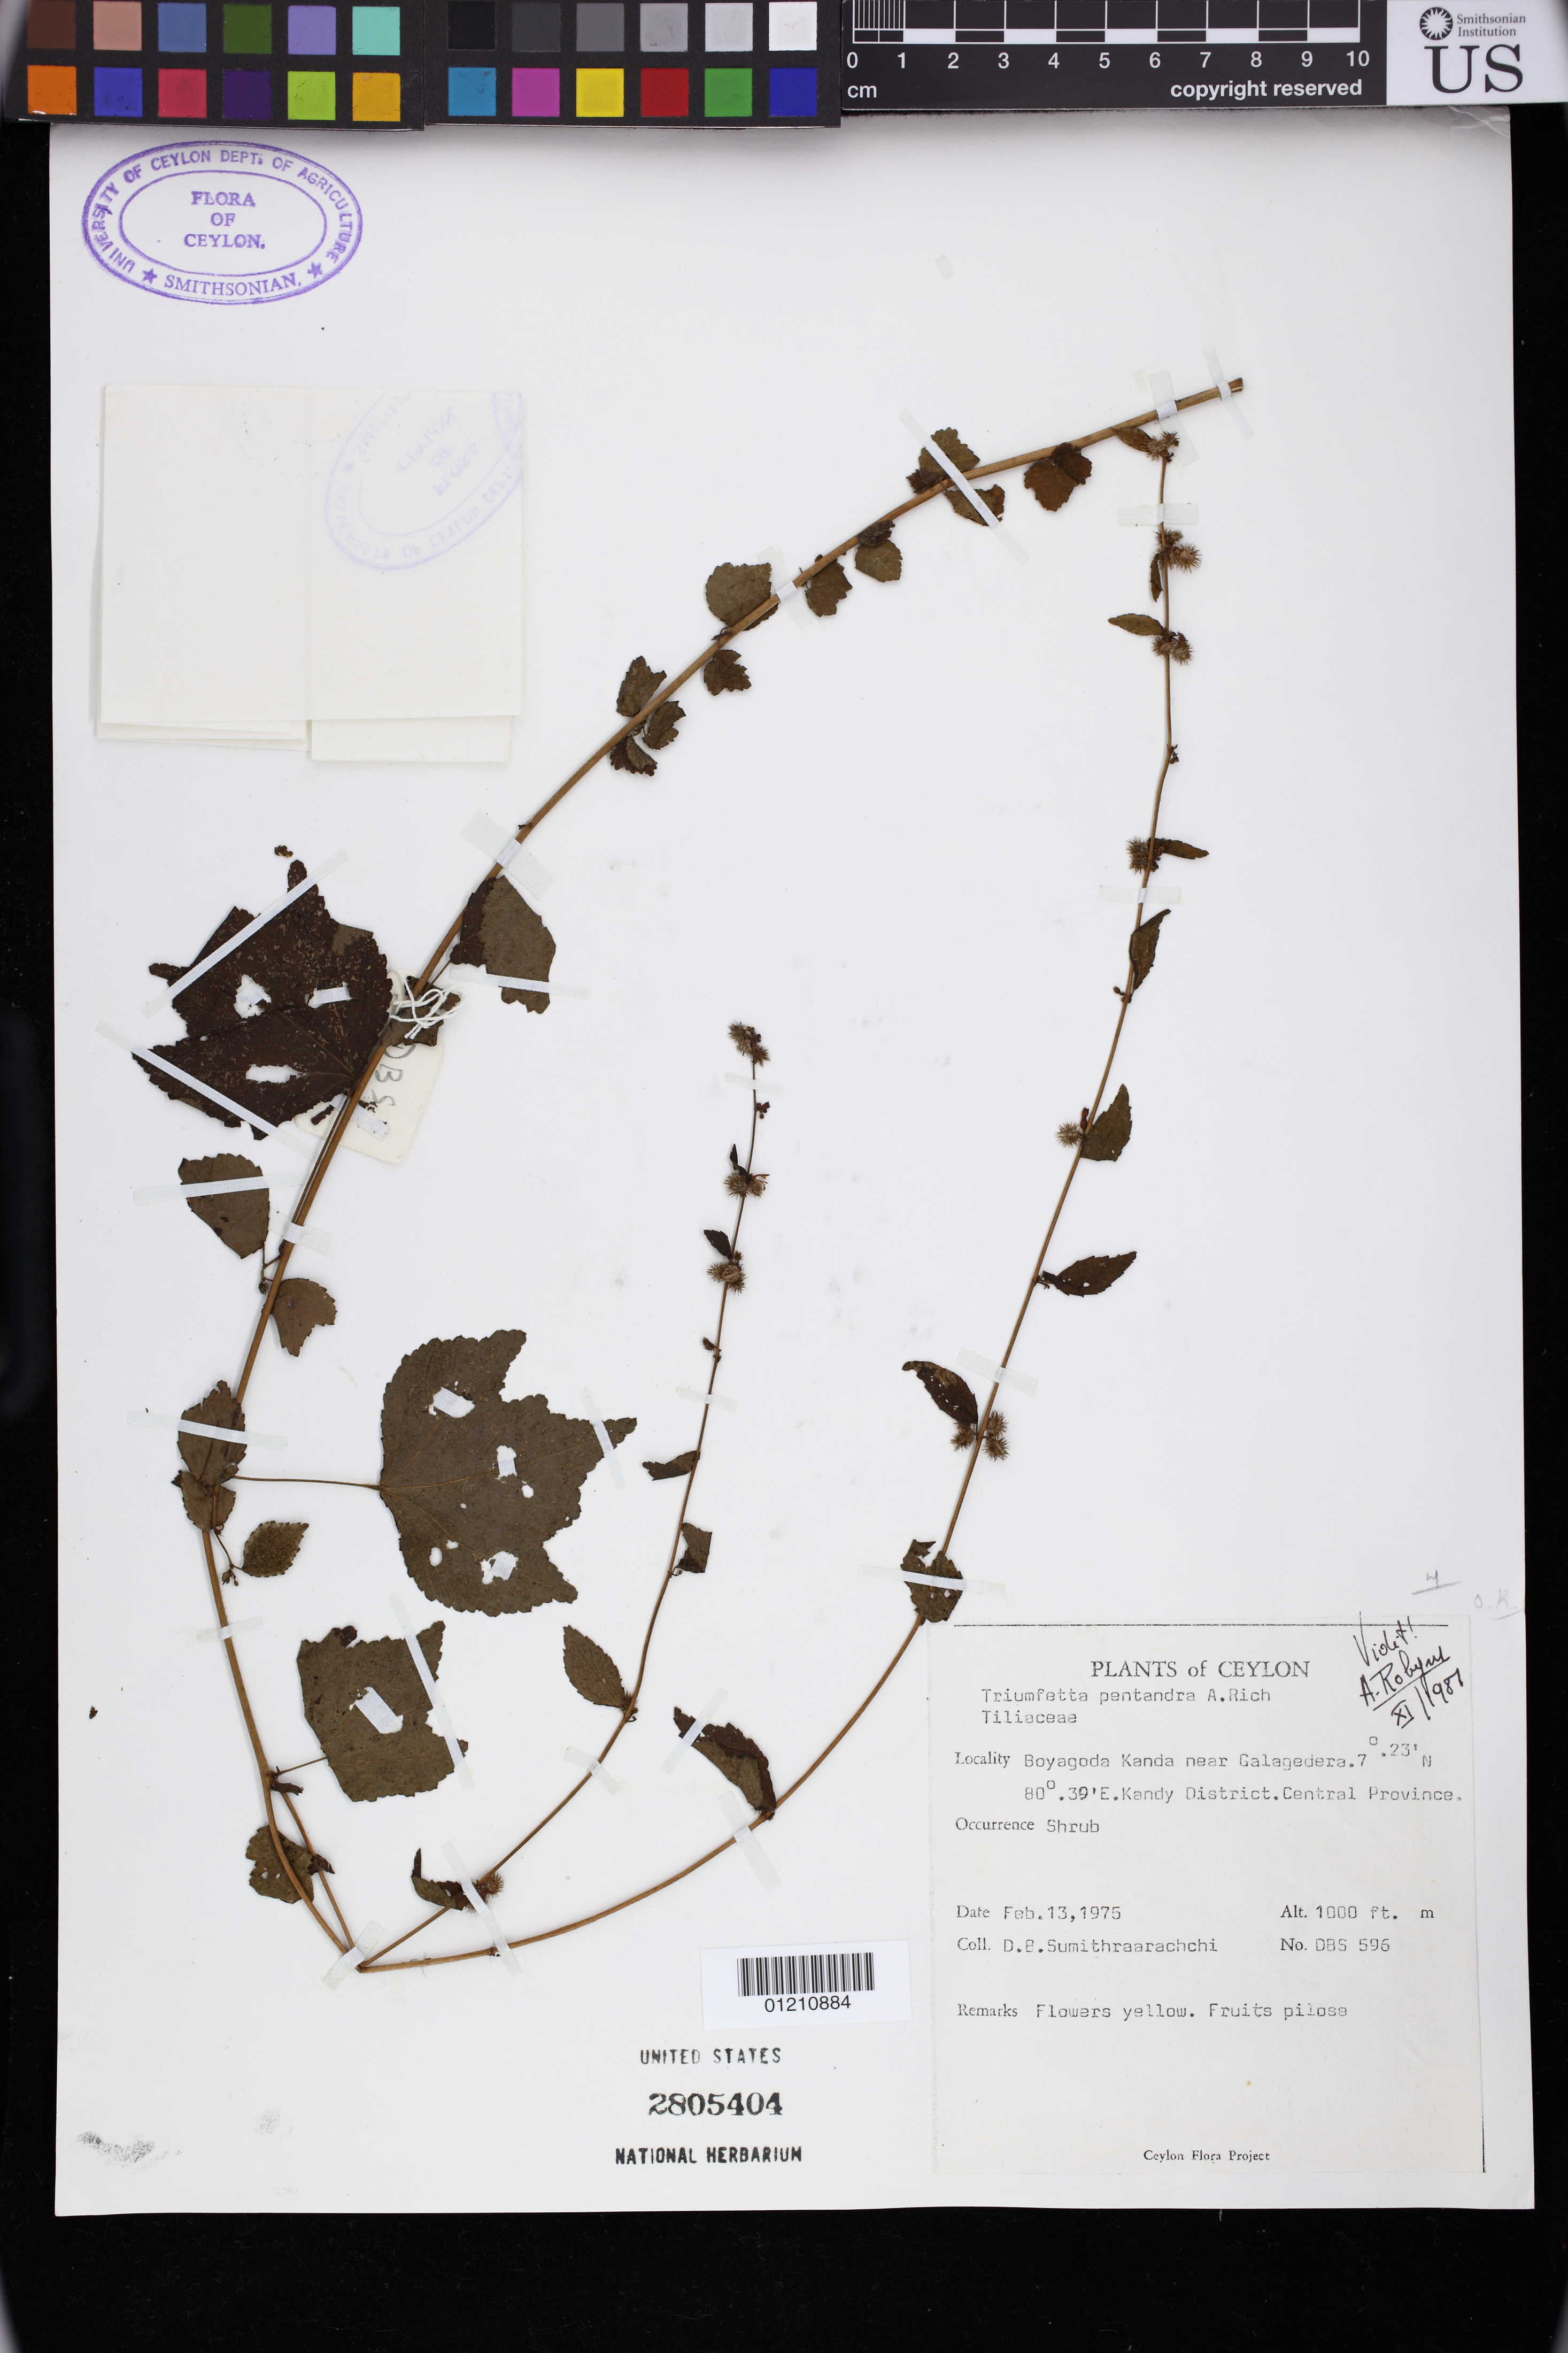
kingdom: Plantae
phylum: Tracheophyta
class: Magnoliopsida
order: Malvales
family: Malvaceae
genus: Triumfetta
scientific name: Triumfetta pentandra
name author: A. Rich.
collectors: D. B. Sumithraarachchi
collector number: DBS 596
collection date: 1975-02-13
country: Sri Lanka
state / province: North Western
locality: Boyagoda Kanada near Galagedera. E. Kandy District. Central Province.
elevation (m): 305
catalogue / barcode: US 2805404